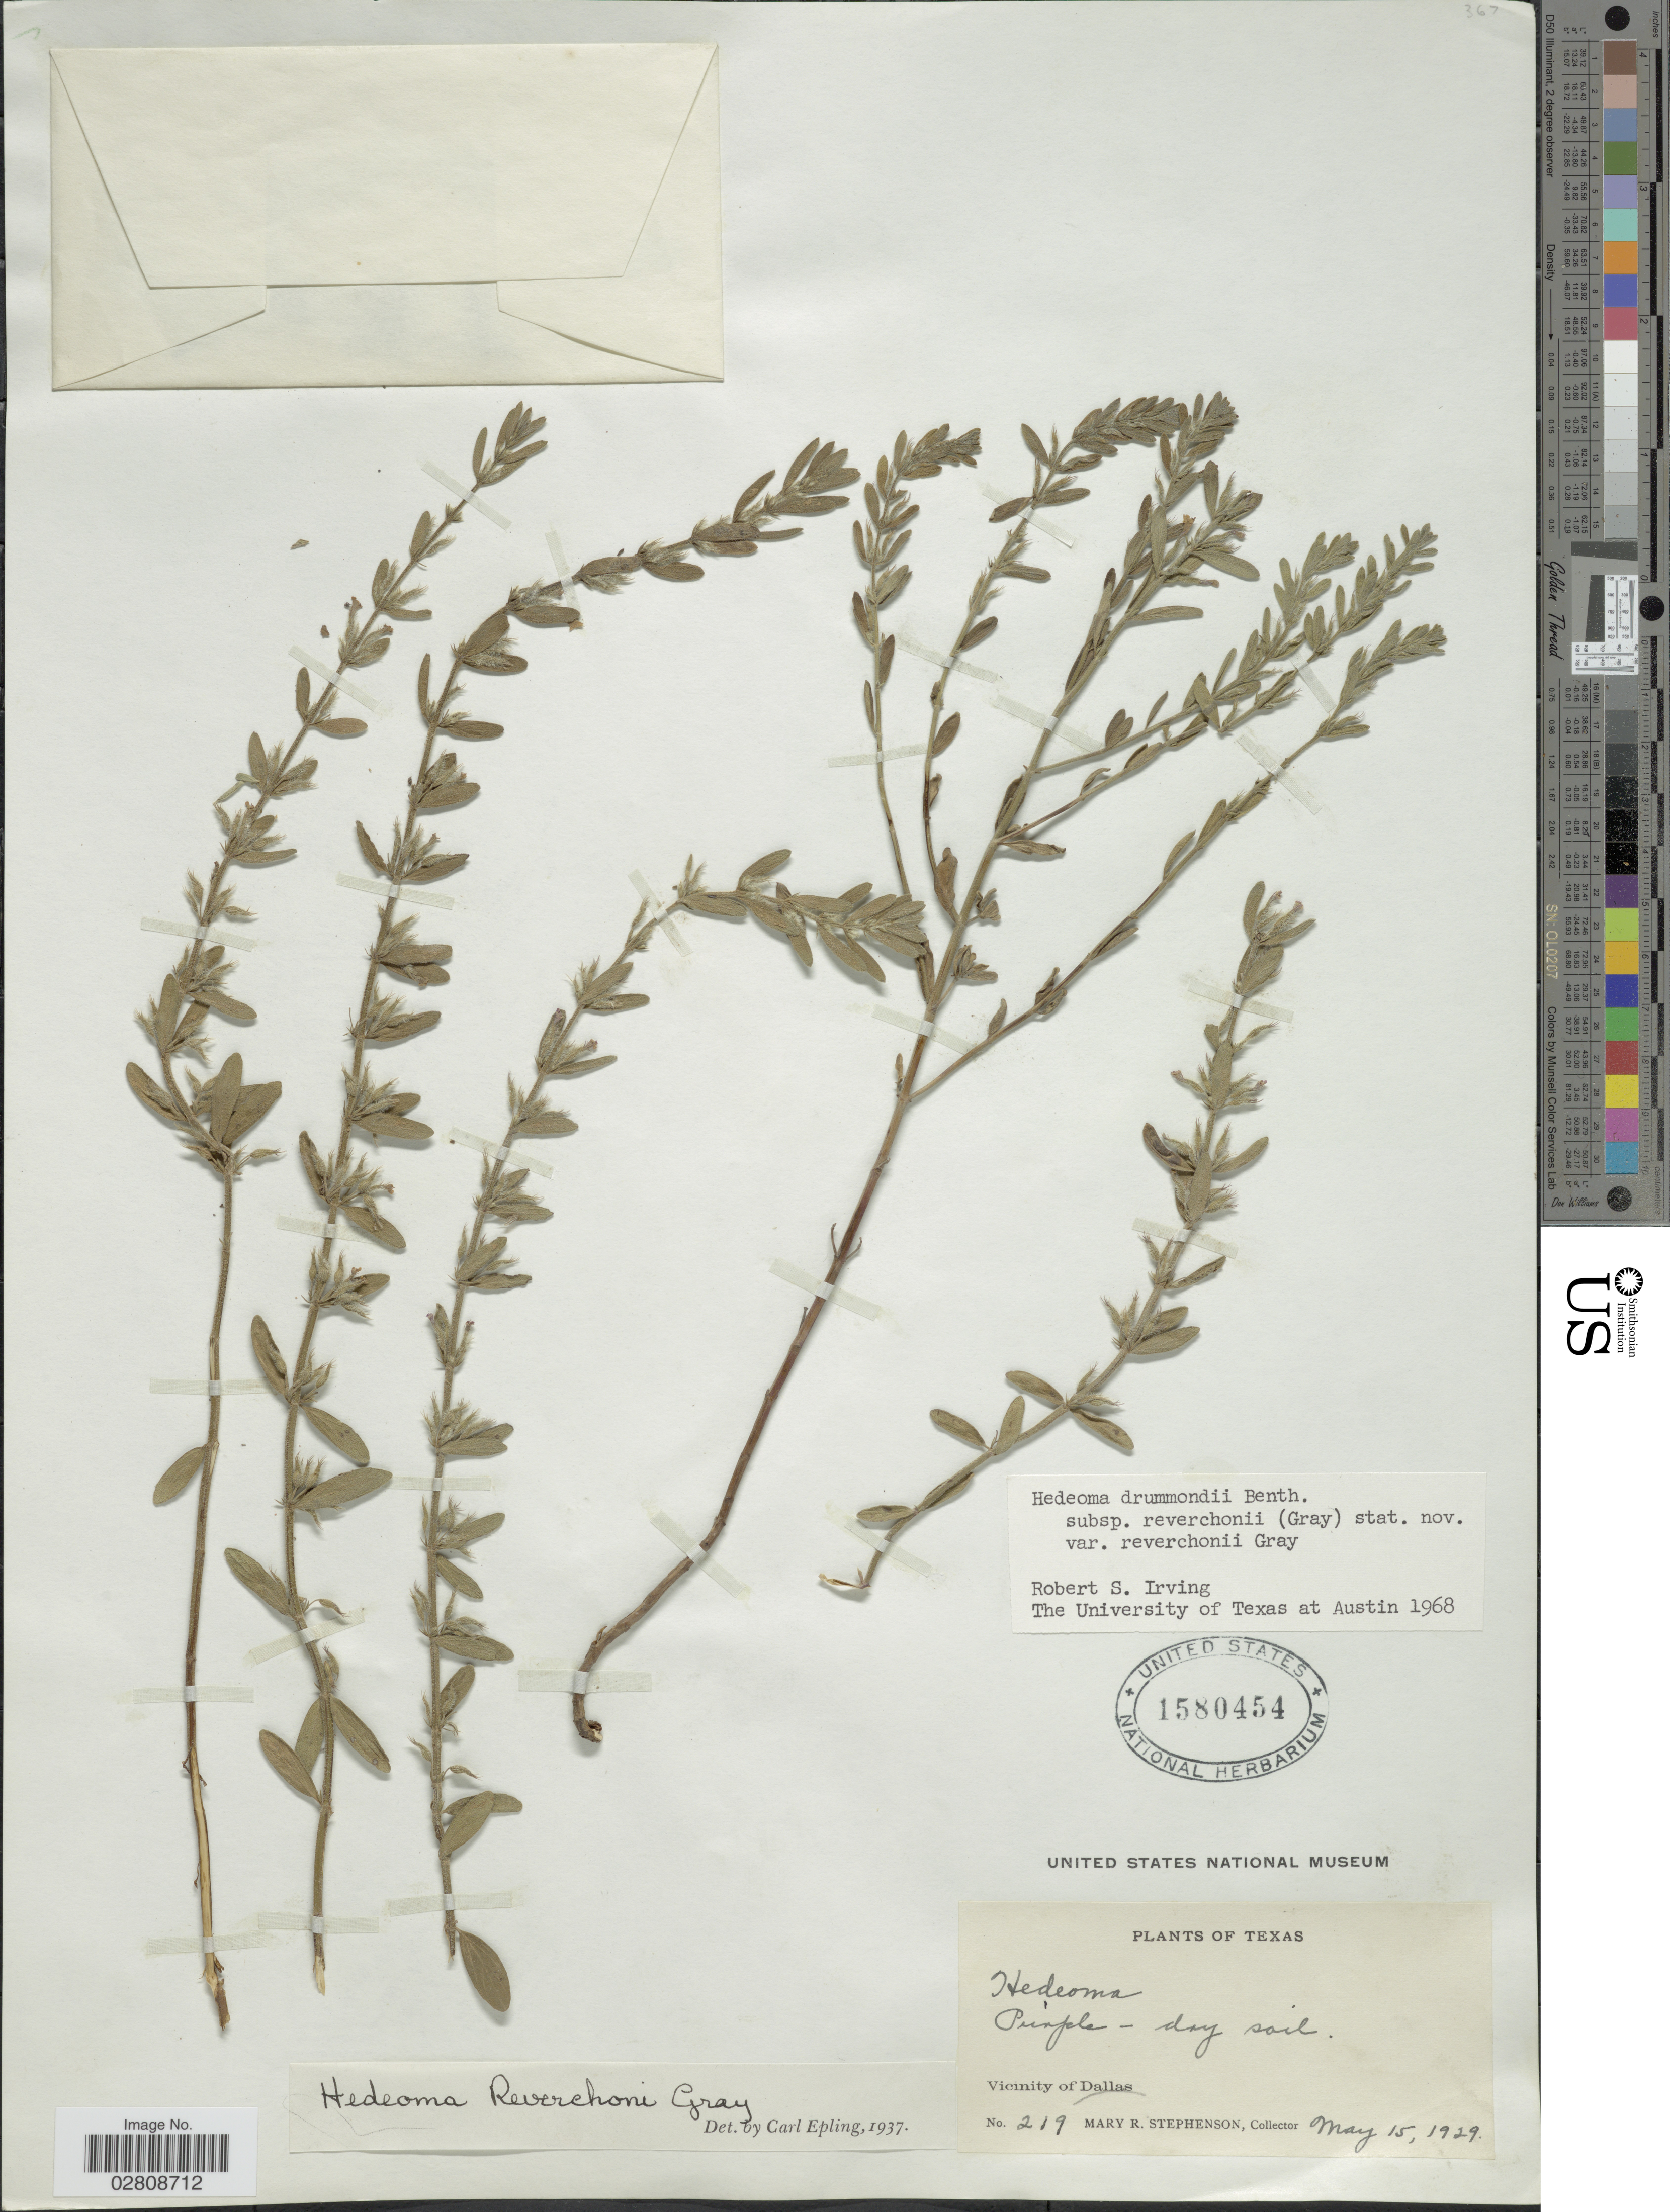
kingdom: Plantae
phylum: Tracheophyta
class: Magnoliopsida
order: Lamiales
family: Lamiaceae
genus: Hedeoma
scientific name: Hedeoma drummondii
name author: Benth.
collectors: M. Stephenson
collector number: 219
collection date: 1929-05-15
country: United States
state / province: Texas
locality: Vicinity of Dallas.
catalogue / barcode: US 1580454